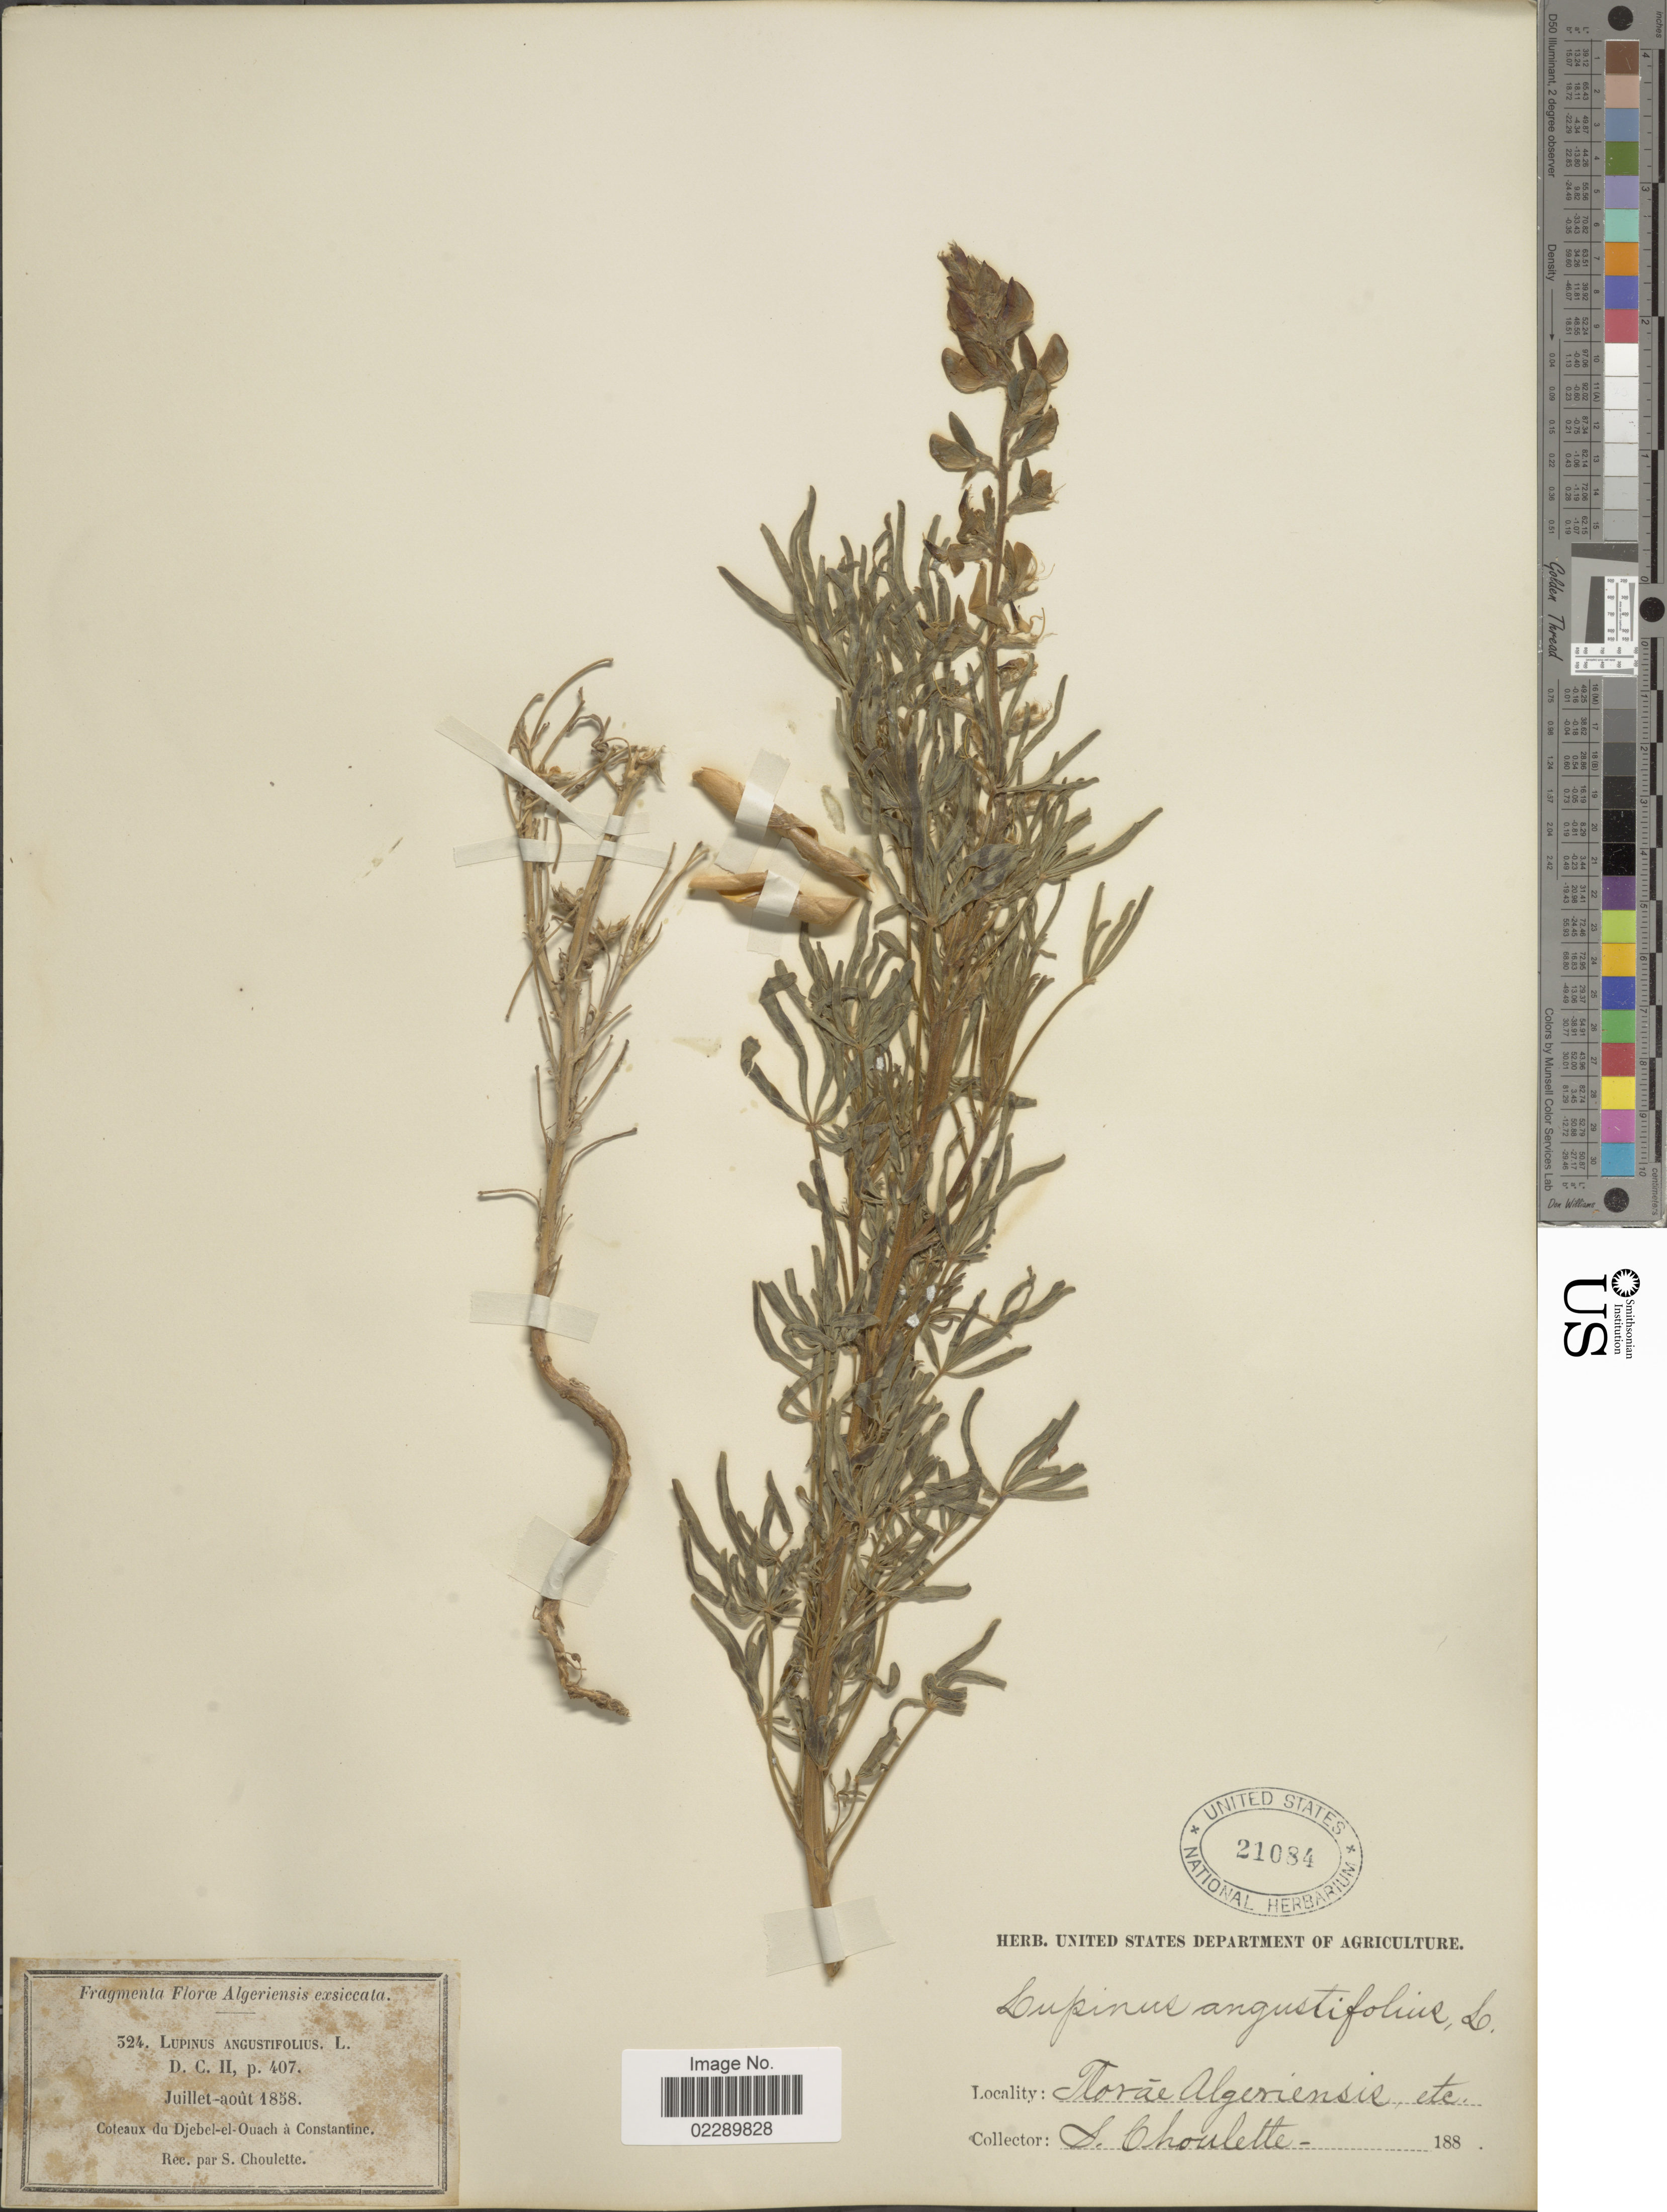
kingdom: Plantae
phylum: Tracheophyta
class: Magnoliopsida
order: Fabales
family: Fabaceae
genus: Lupinus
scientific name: Lupinus angustifolius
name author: L.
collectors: S. Choulette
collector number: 524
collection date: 1858-07/1858-08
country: Algeria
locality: Coteaux du Djebel-el-Ouach à Constantine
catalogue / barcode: US 21084